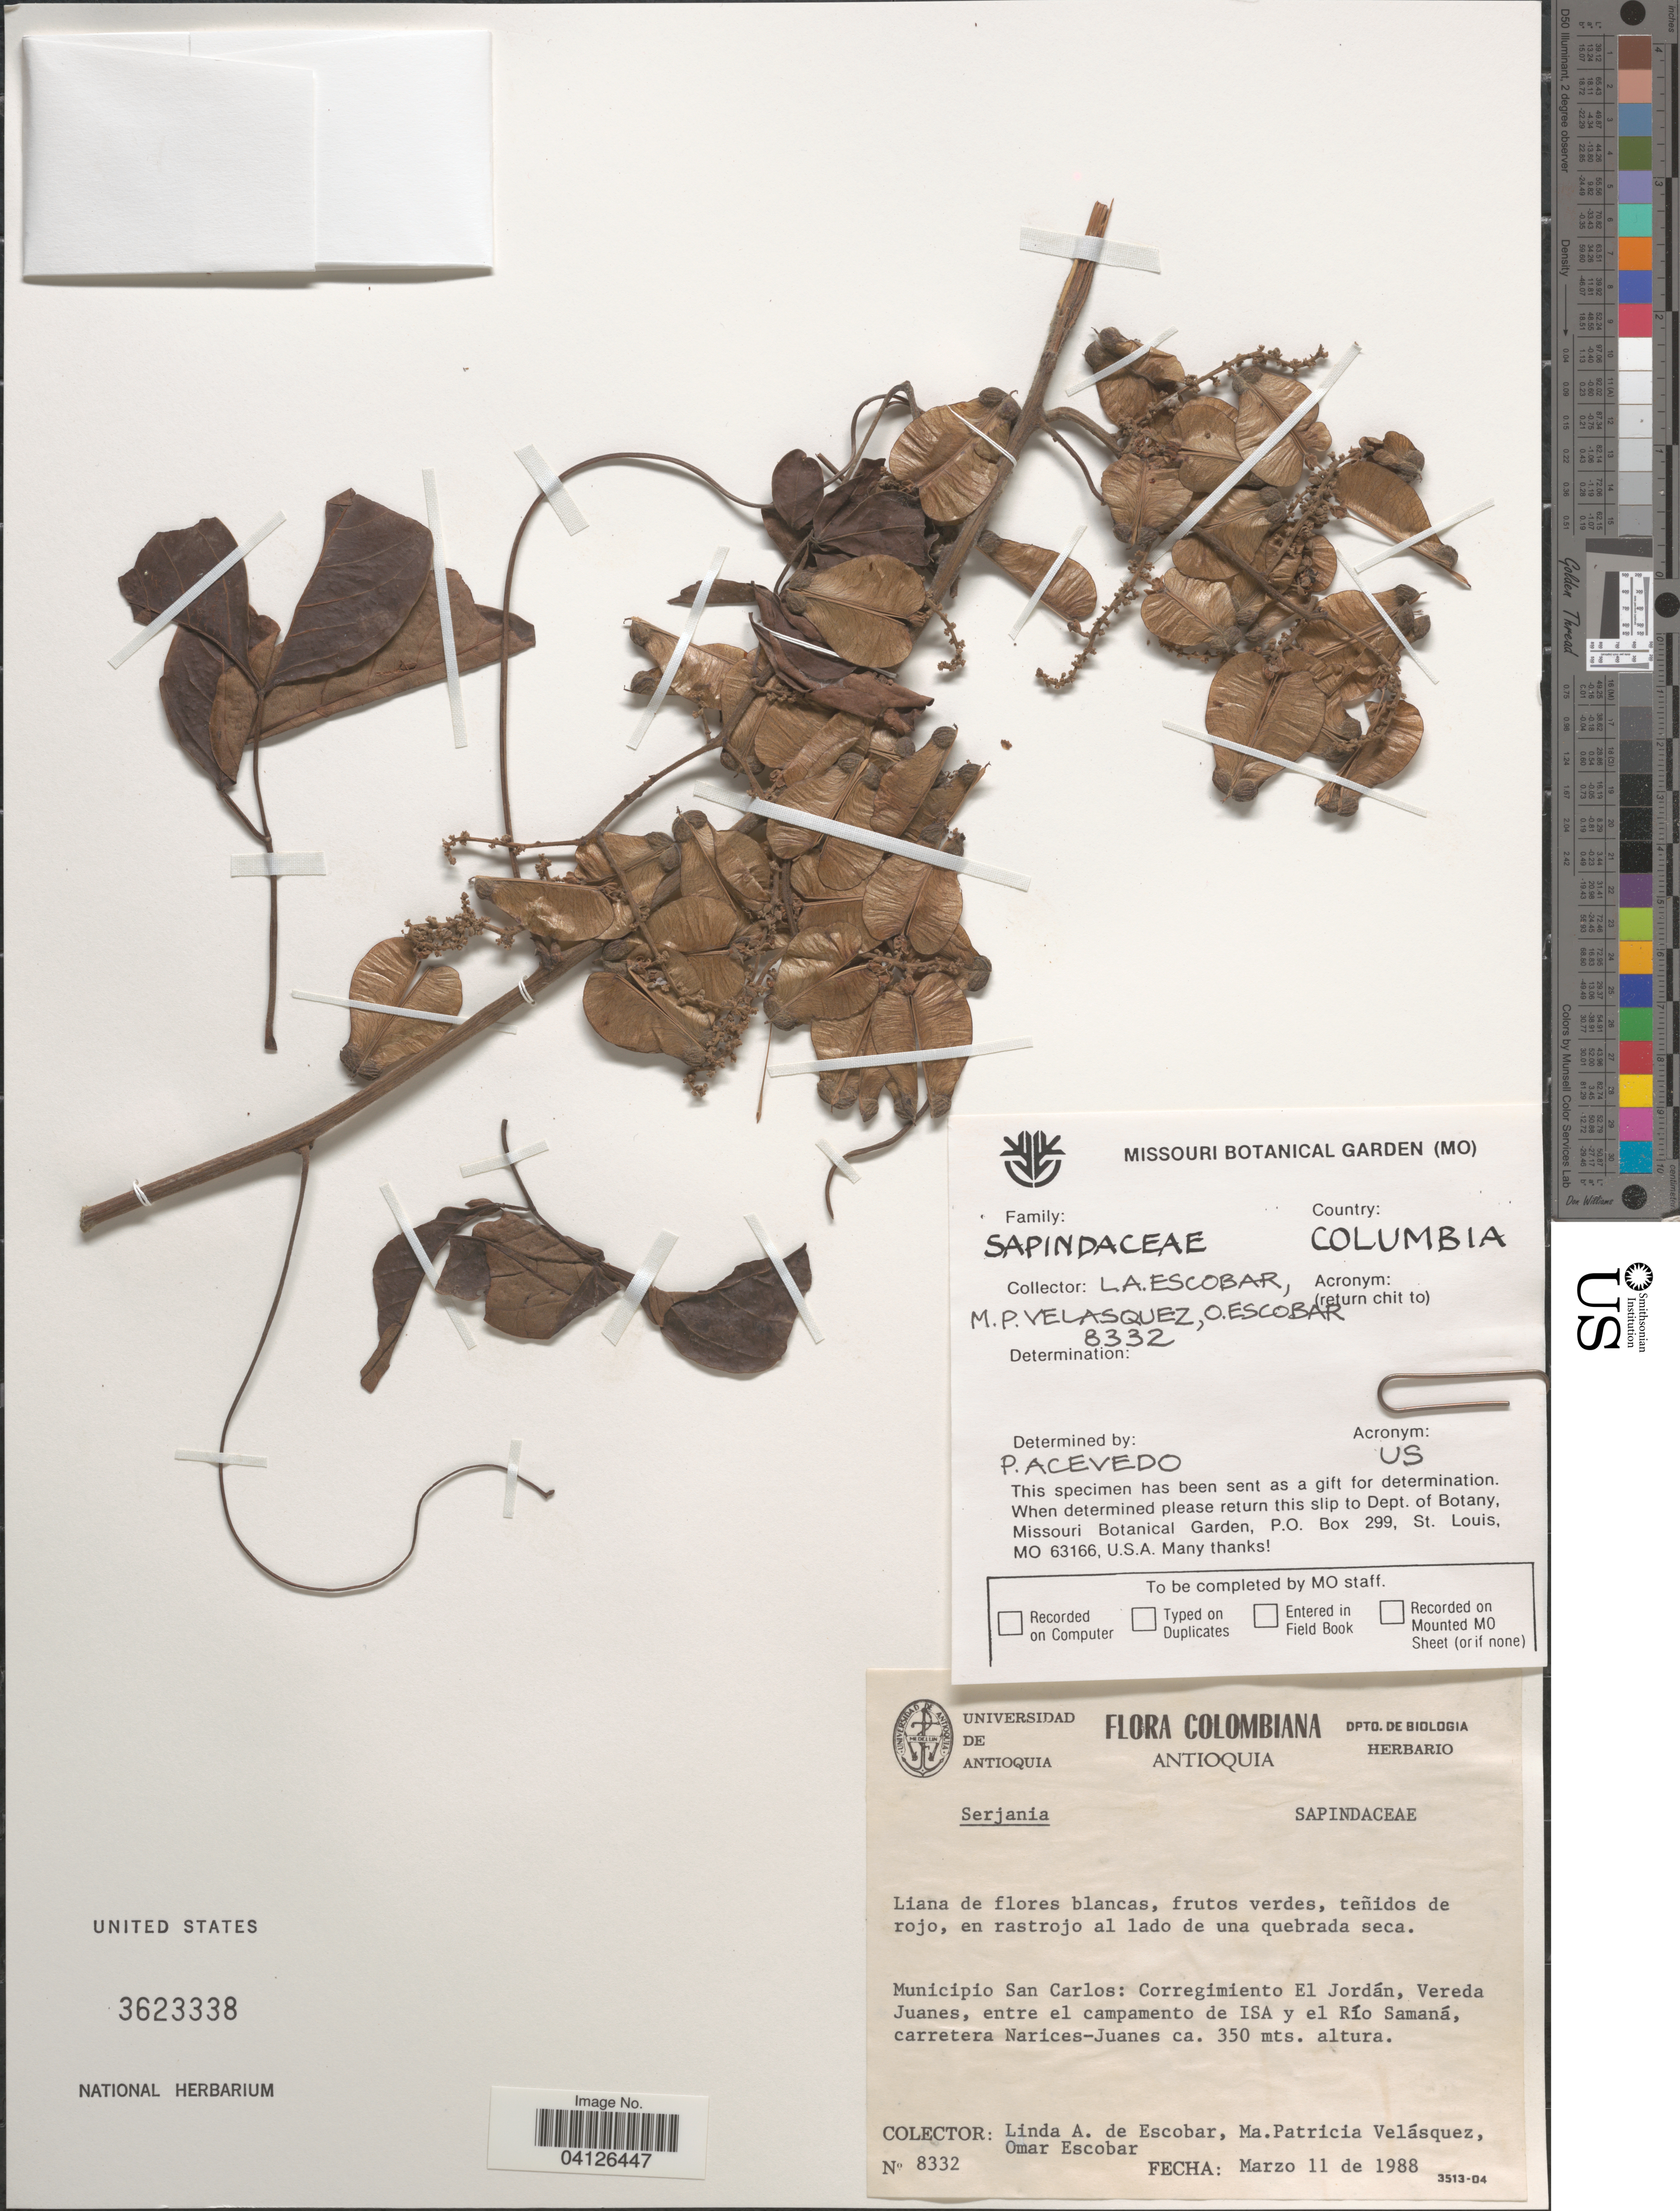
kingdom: Plantae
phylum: Tracheophyta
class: Magnoliopsida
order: Sapindales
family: Sapindaceae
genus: Serjania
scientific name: Serjania sp.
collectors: L. Escobar, M. Velasquez & O. D. Escobar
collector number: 8332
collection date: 1988-03-11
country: Colombia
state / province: Antioquia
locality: Municipio San Carlos: Corregemiento El Jordán, Vereda Juanes, entre el campamento de ISA y el Río Samaná, carretera Narices-Juanes.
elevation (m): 350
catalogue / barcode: US 3623338